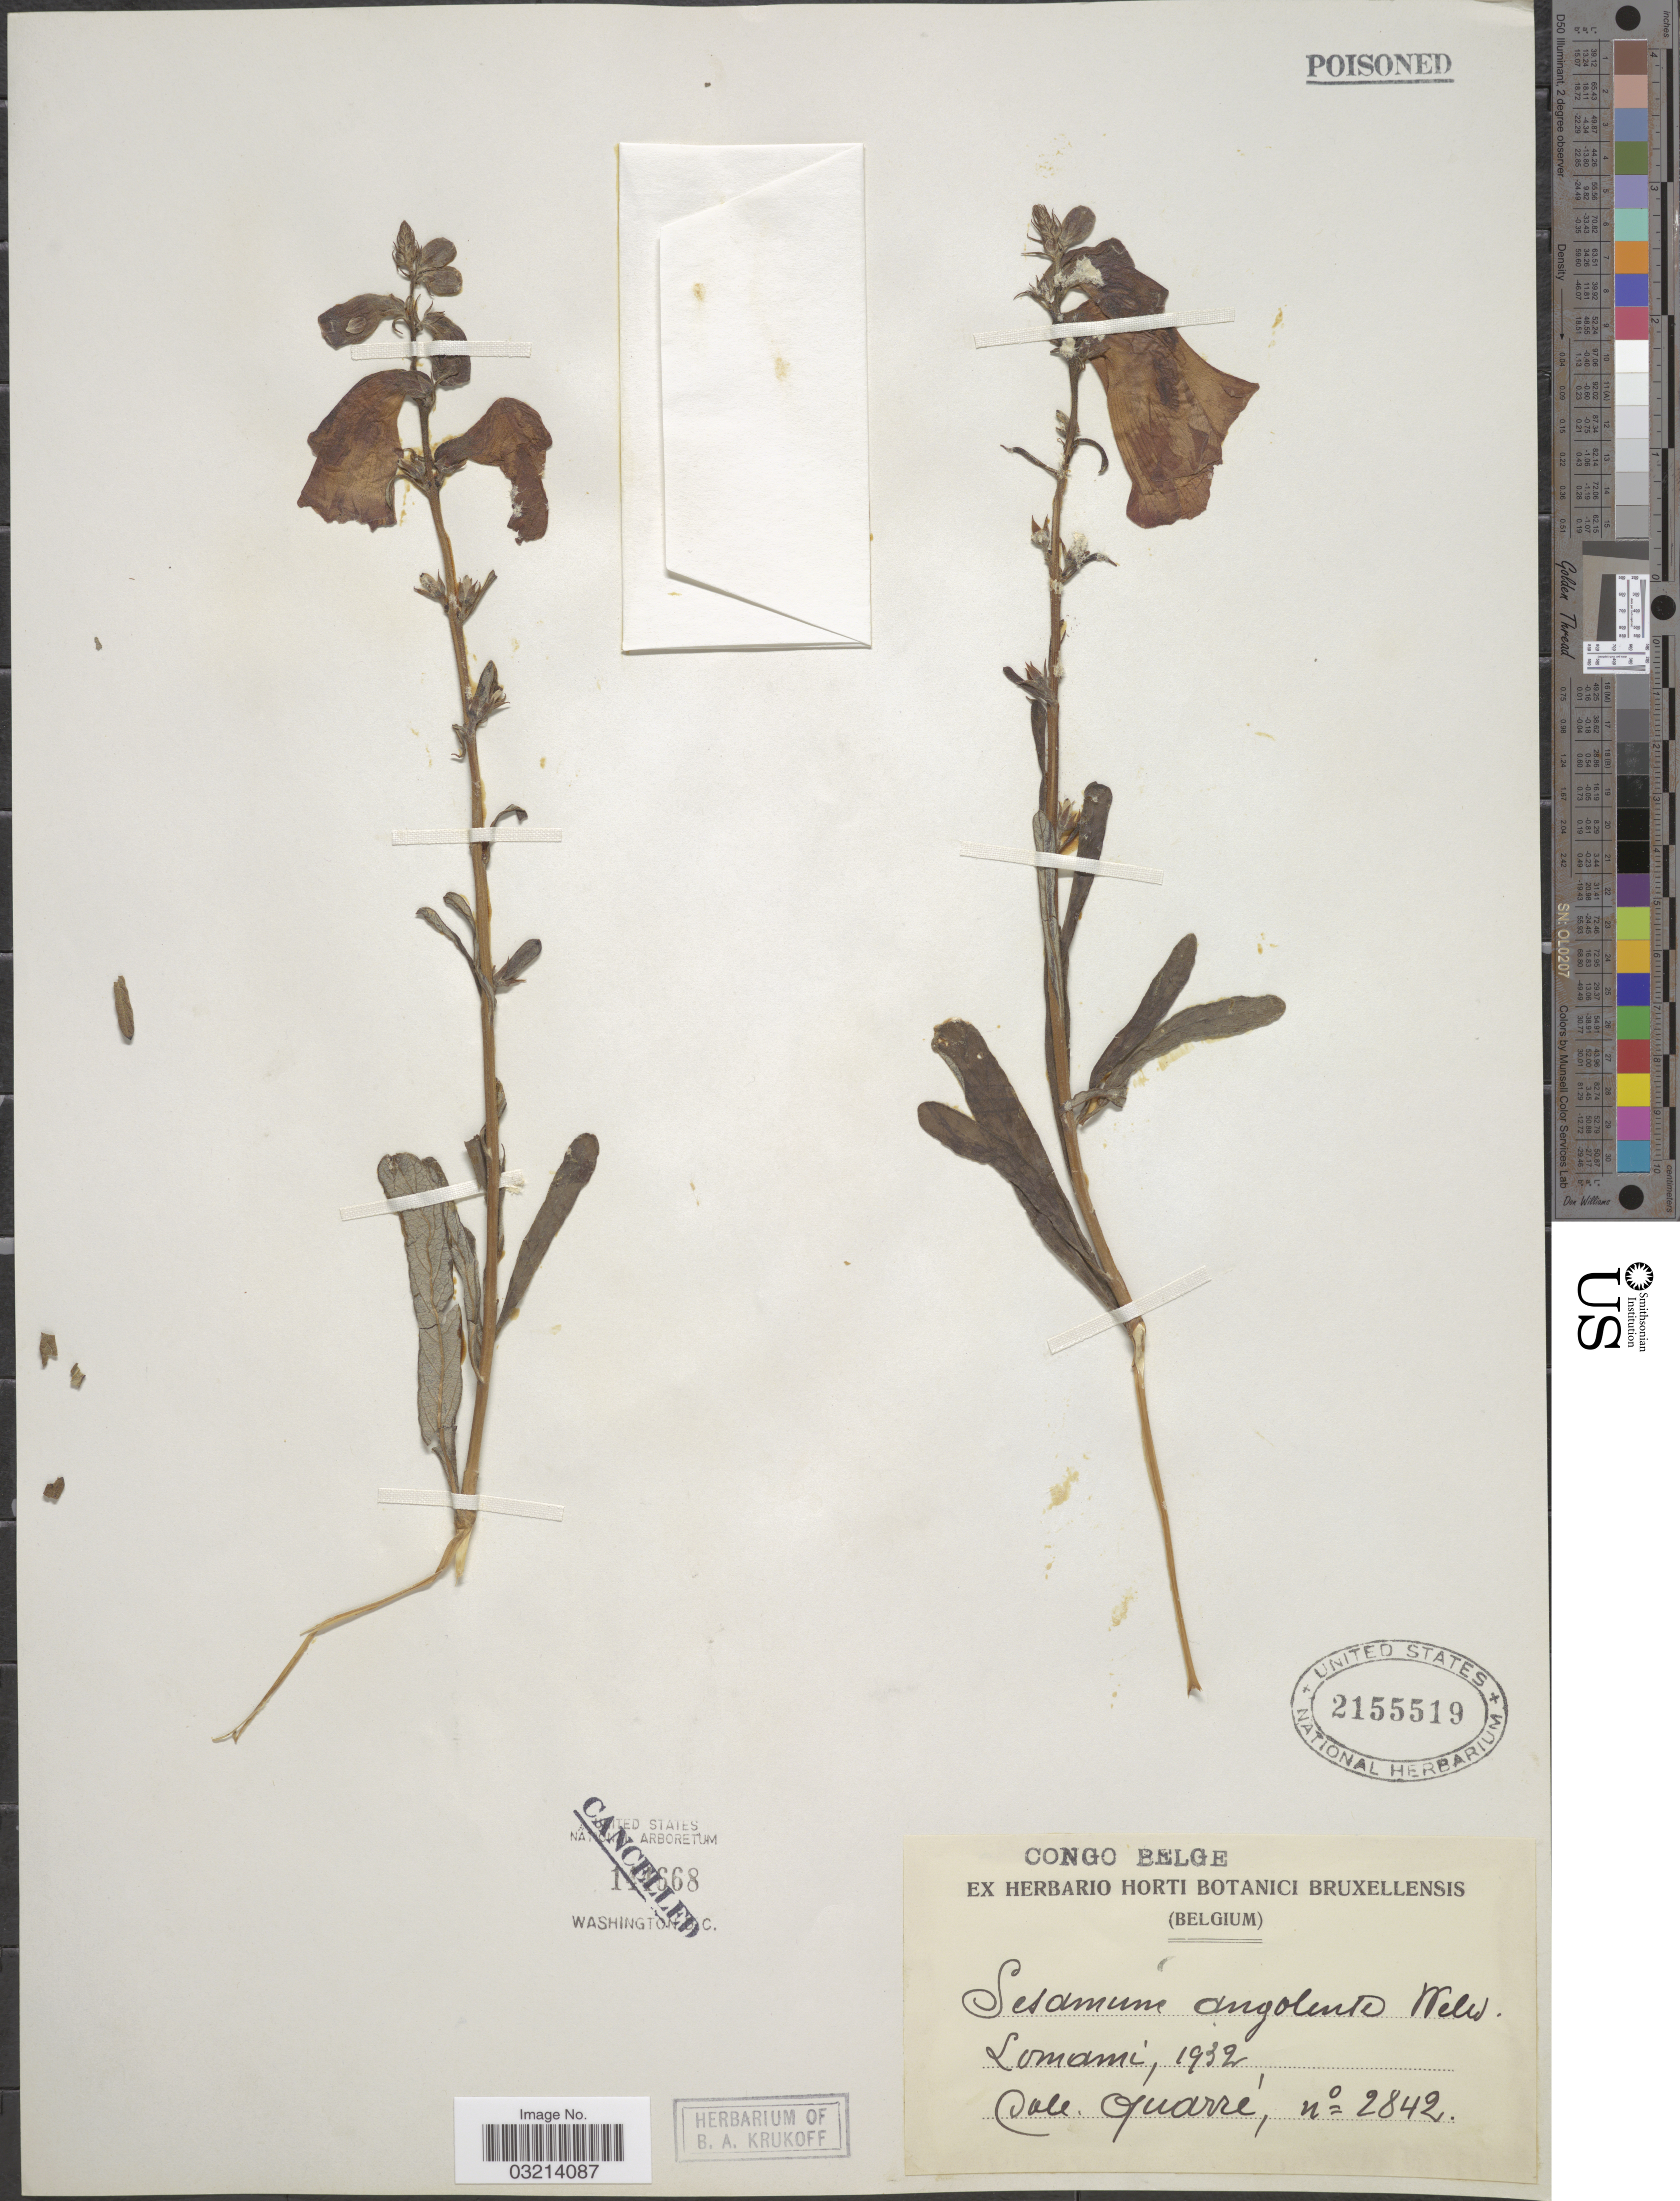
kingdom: Plantae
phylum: Tracheophyta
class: Magnoliopsida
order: Lamiales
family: Pedaliaceae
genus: Sesamum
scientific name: Sesamum angolense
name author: Welw.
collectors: -. Quarre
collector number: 2842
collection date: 1932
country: Congo, Democratic Republic of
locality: Congo Belge. Lomami.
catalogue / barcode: US 2155519